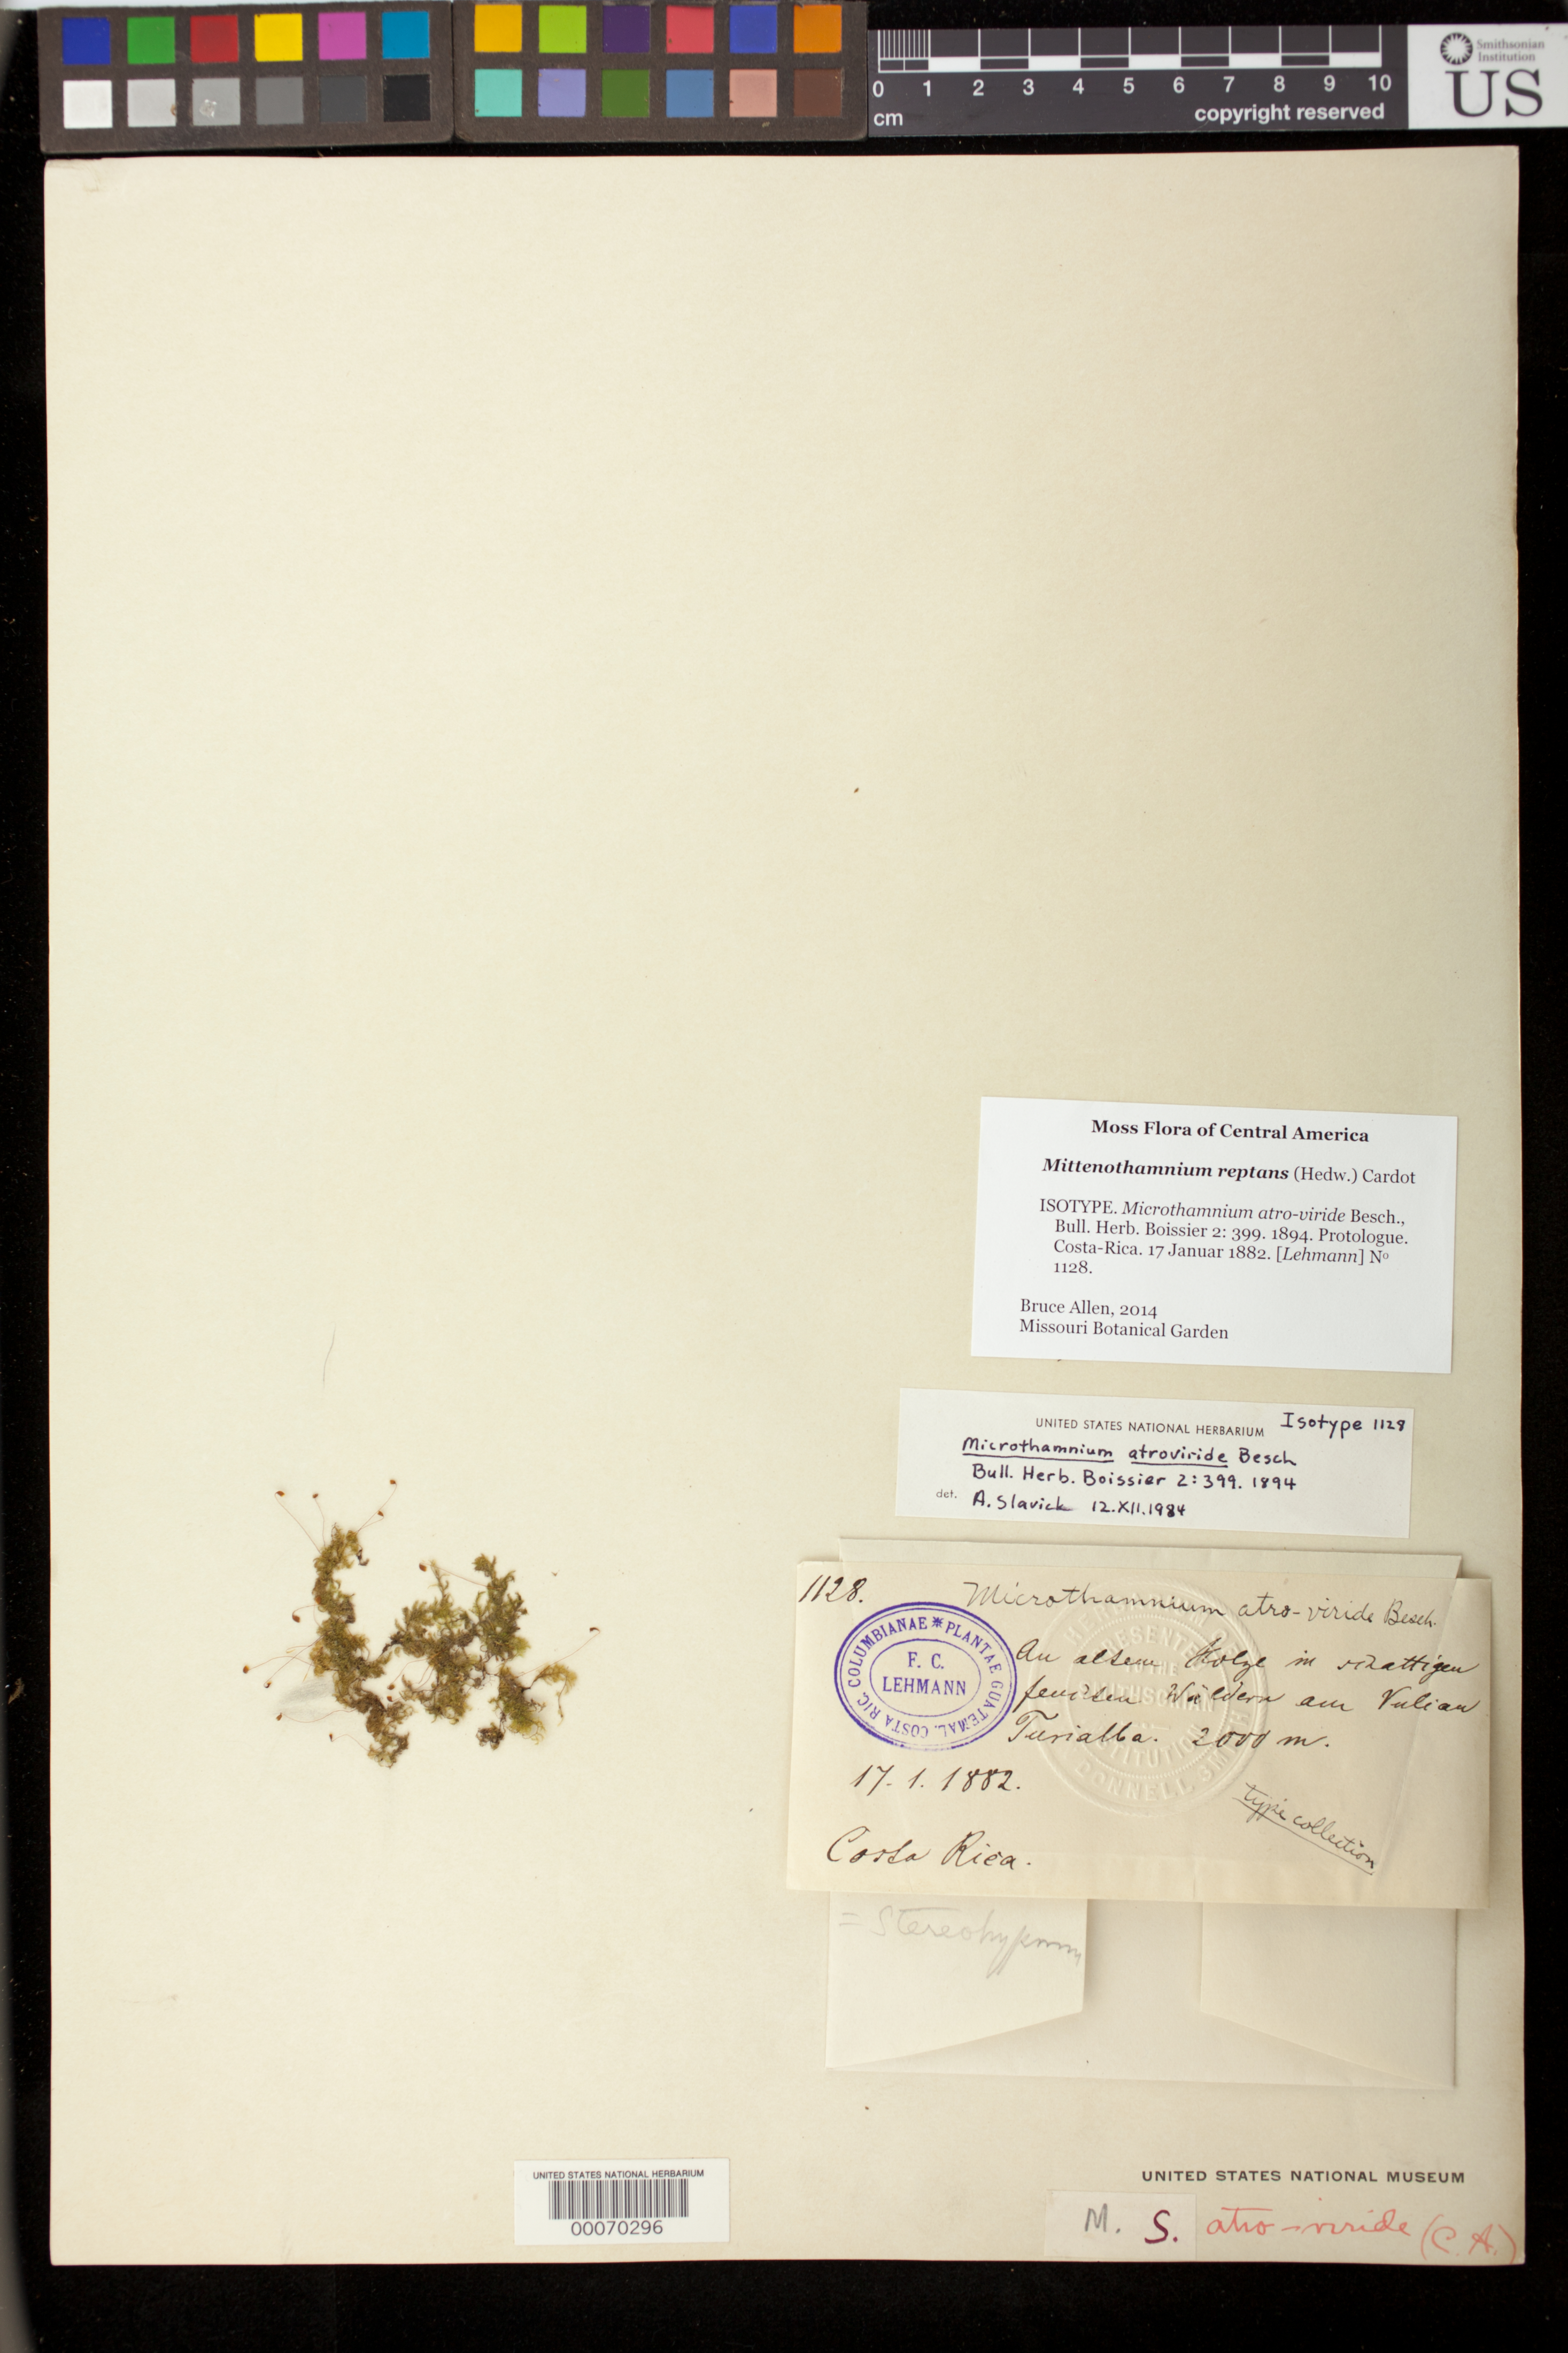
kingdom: Plantae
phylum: Bryophyta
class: Bryopsida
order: Hypnales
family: Hypnaceae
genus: Microthamnium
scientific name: Microthamnium atro-viride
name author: Besch.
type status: Isotype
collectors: F. C. Lehmann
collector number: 1128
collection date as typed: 17 Jan 1882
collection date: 1882-01-17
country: Costa Rica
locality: Walden au Vulcan Turrialba. [Wälder auf Vulkan Turrialba? (Forests on Turrialba Volcano).]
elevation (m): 2000